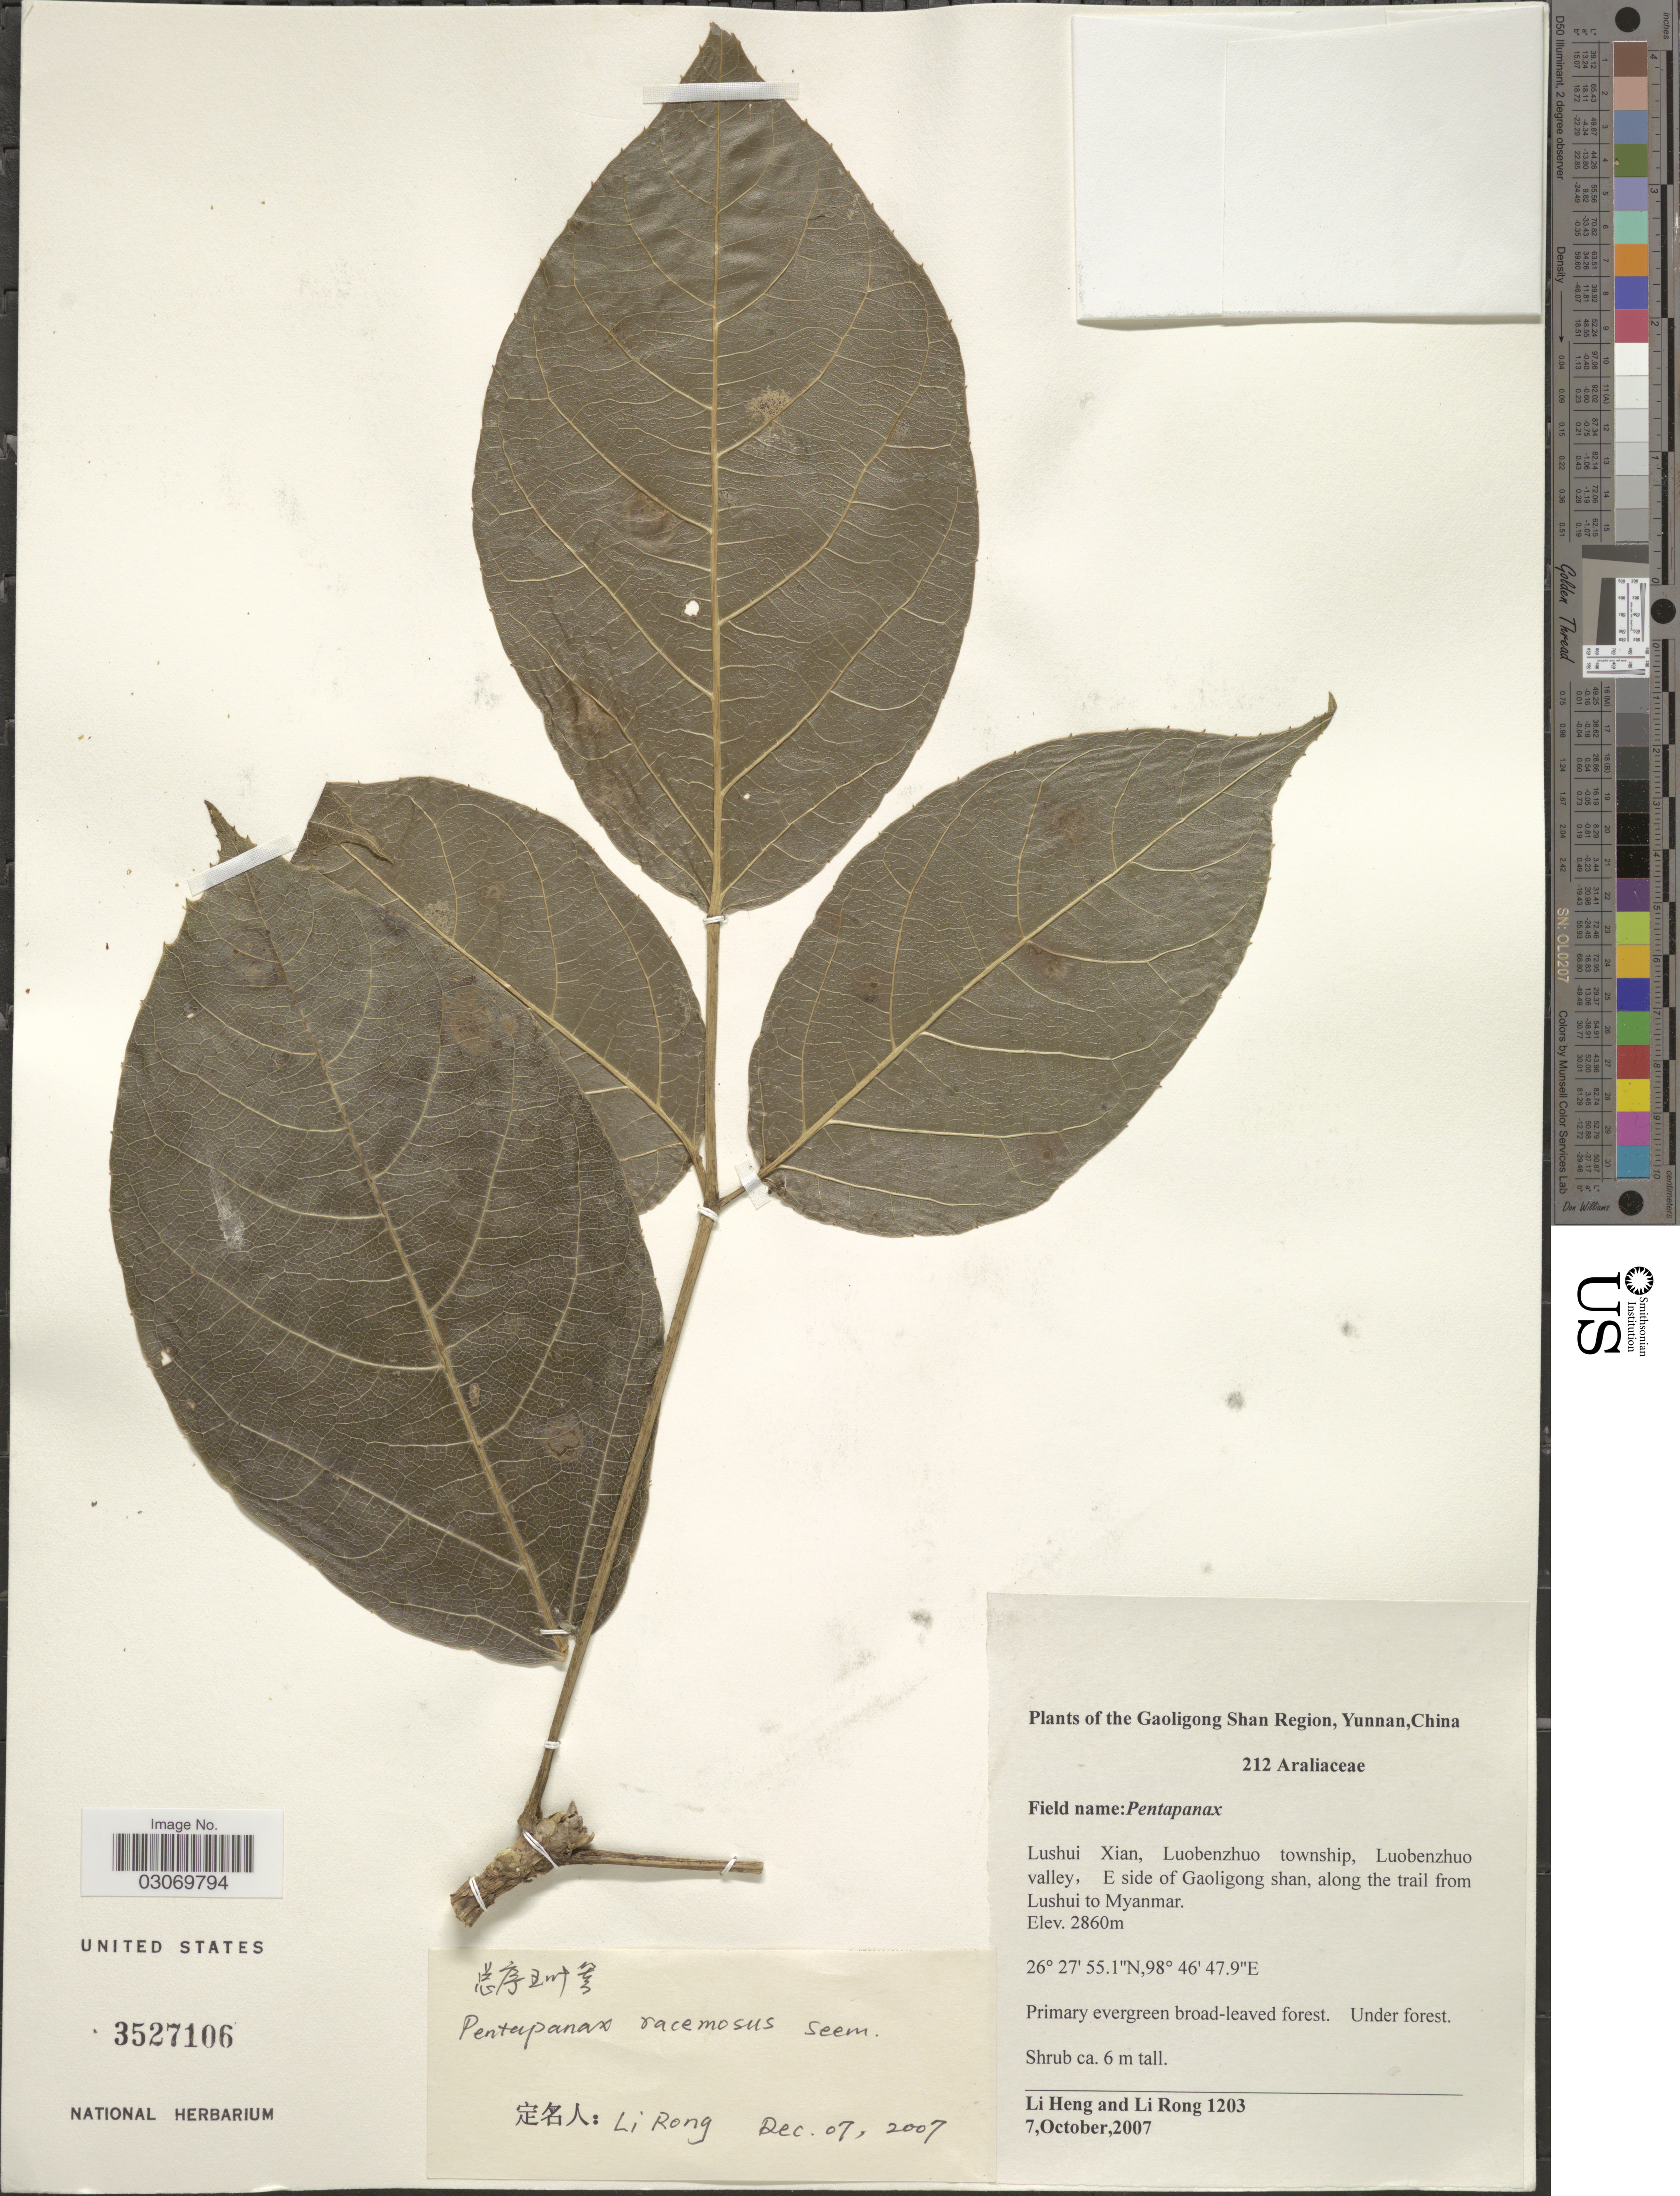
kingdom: Plantae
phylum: Tracheophyta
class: Magnoliopsida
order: Apiales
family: Araliaceae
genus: Pentapanax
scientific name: Pentapanax racemosus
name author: Seem.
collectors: L. Heng & R. Li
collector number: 1203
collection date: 2007-10-07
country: China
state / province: Yunnan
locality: The Gaoligong Shan Region, Lushui Xian, Luobenzhuo township, Luobenshuo valley, E side of Gaoligong shan, along the trail from Lushui to Myanmar.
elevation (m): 2860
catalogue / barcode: US 3527106